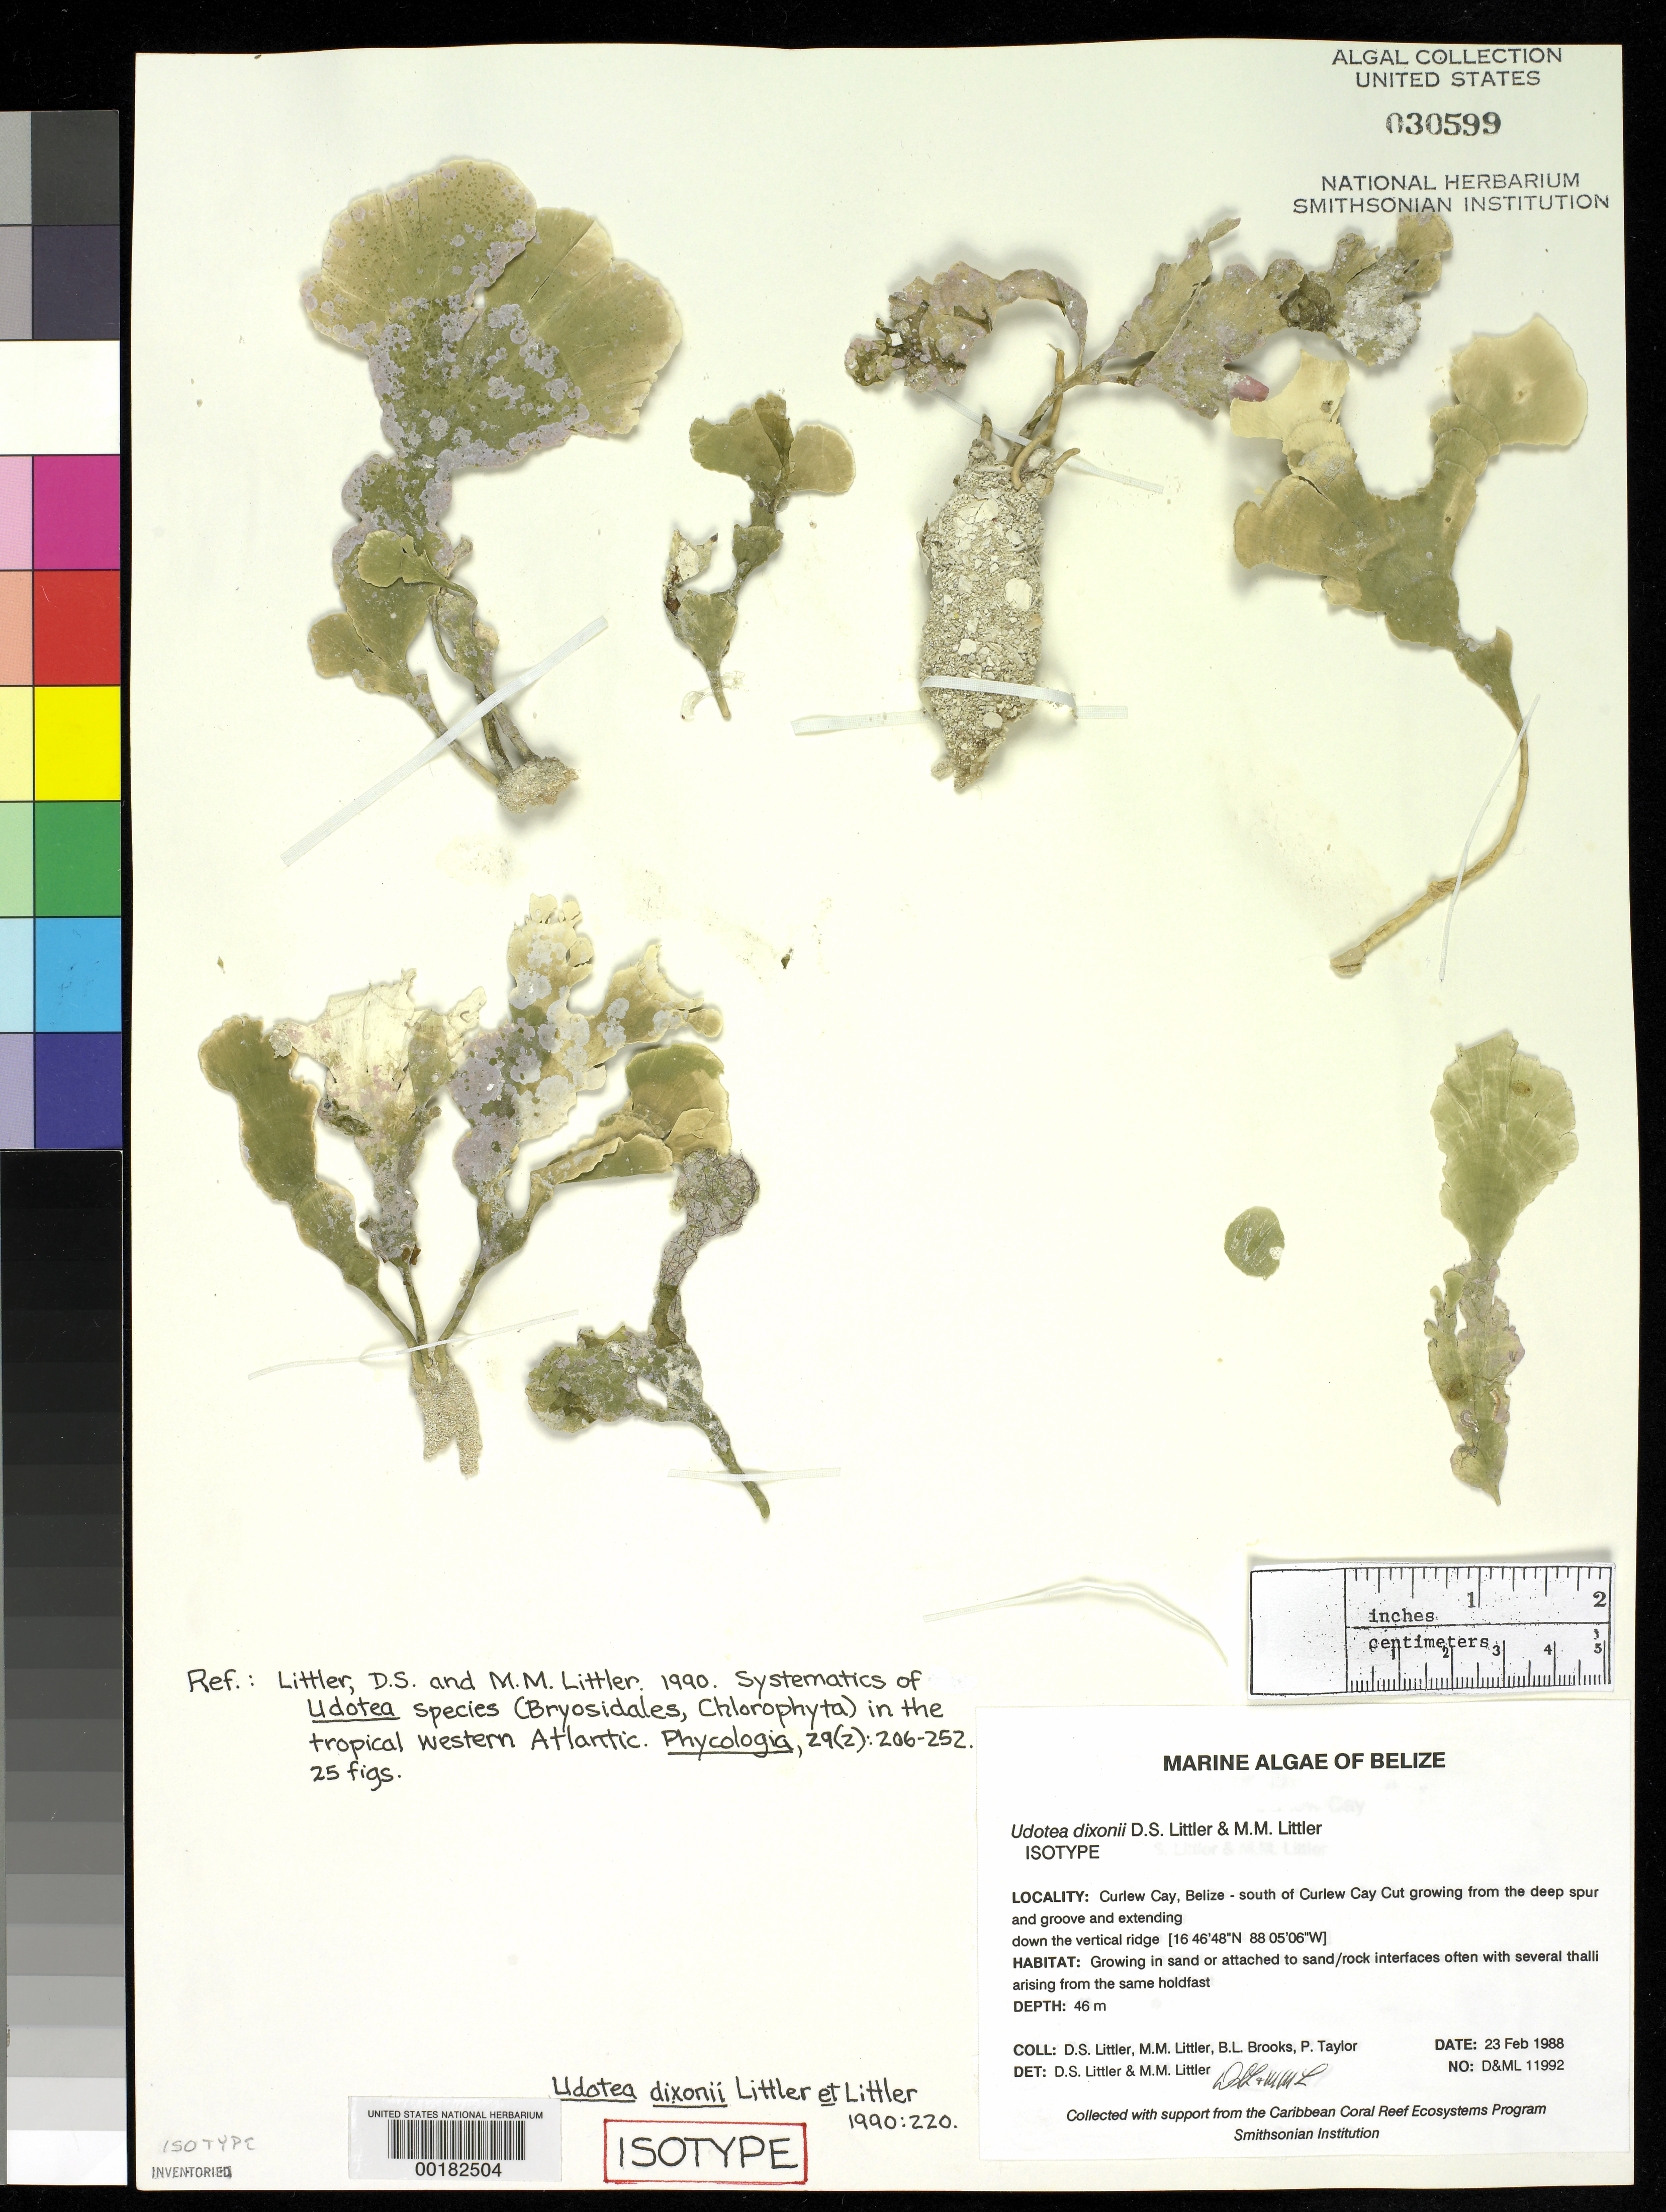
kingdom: Plantae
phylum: Chlorophyta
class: Ulvophyceae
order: Bryopsidales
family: Udoteaceae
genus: Udotea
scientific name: Udotea dixonii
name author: D.S. Littler & Littler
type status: Isotype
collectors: D. S. Littler, M. M. Littler, B. Brooks & P. R. Taylor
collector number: D&ML 11992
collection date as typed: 23 Feb 1988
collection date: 1988-02-23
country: Belize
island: Curlew Cay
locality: South of Curlew Cay Cut.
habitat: In sand or on sand/rock interfaces.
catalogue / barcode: US 30599